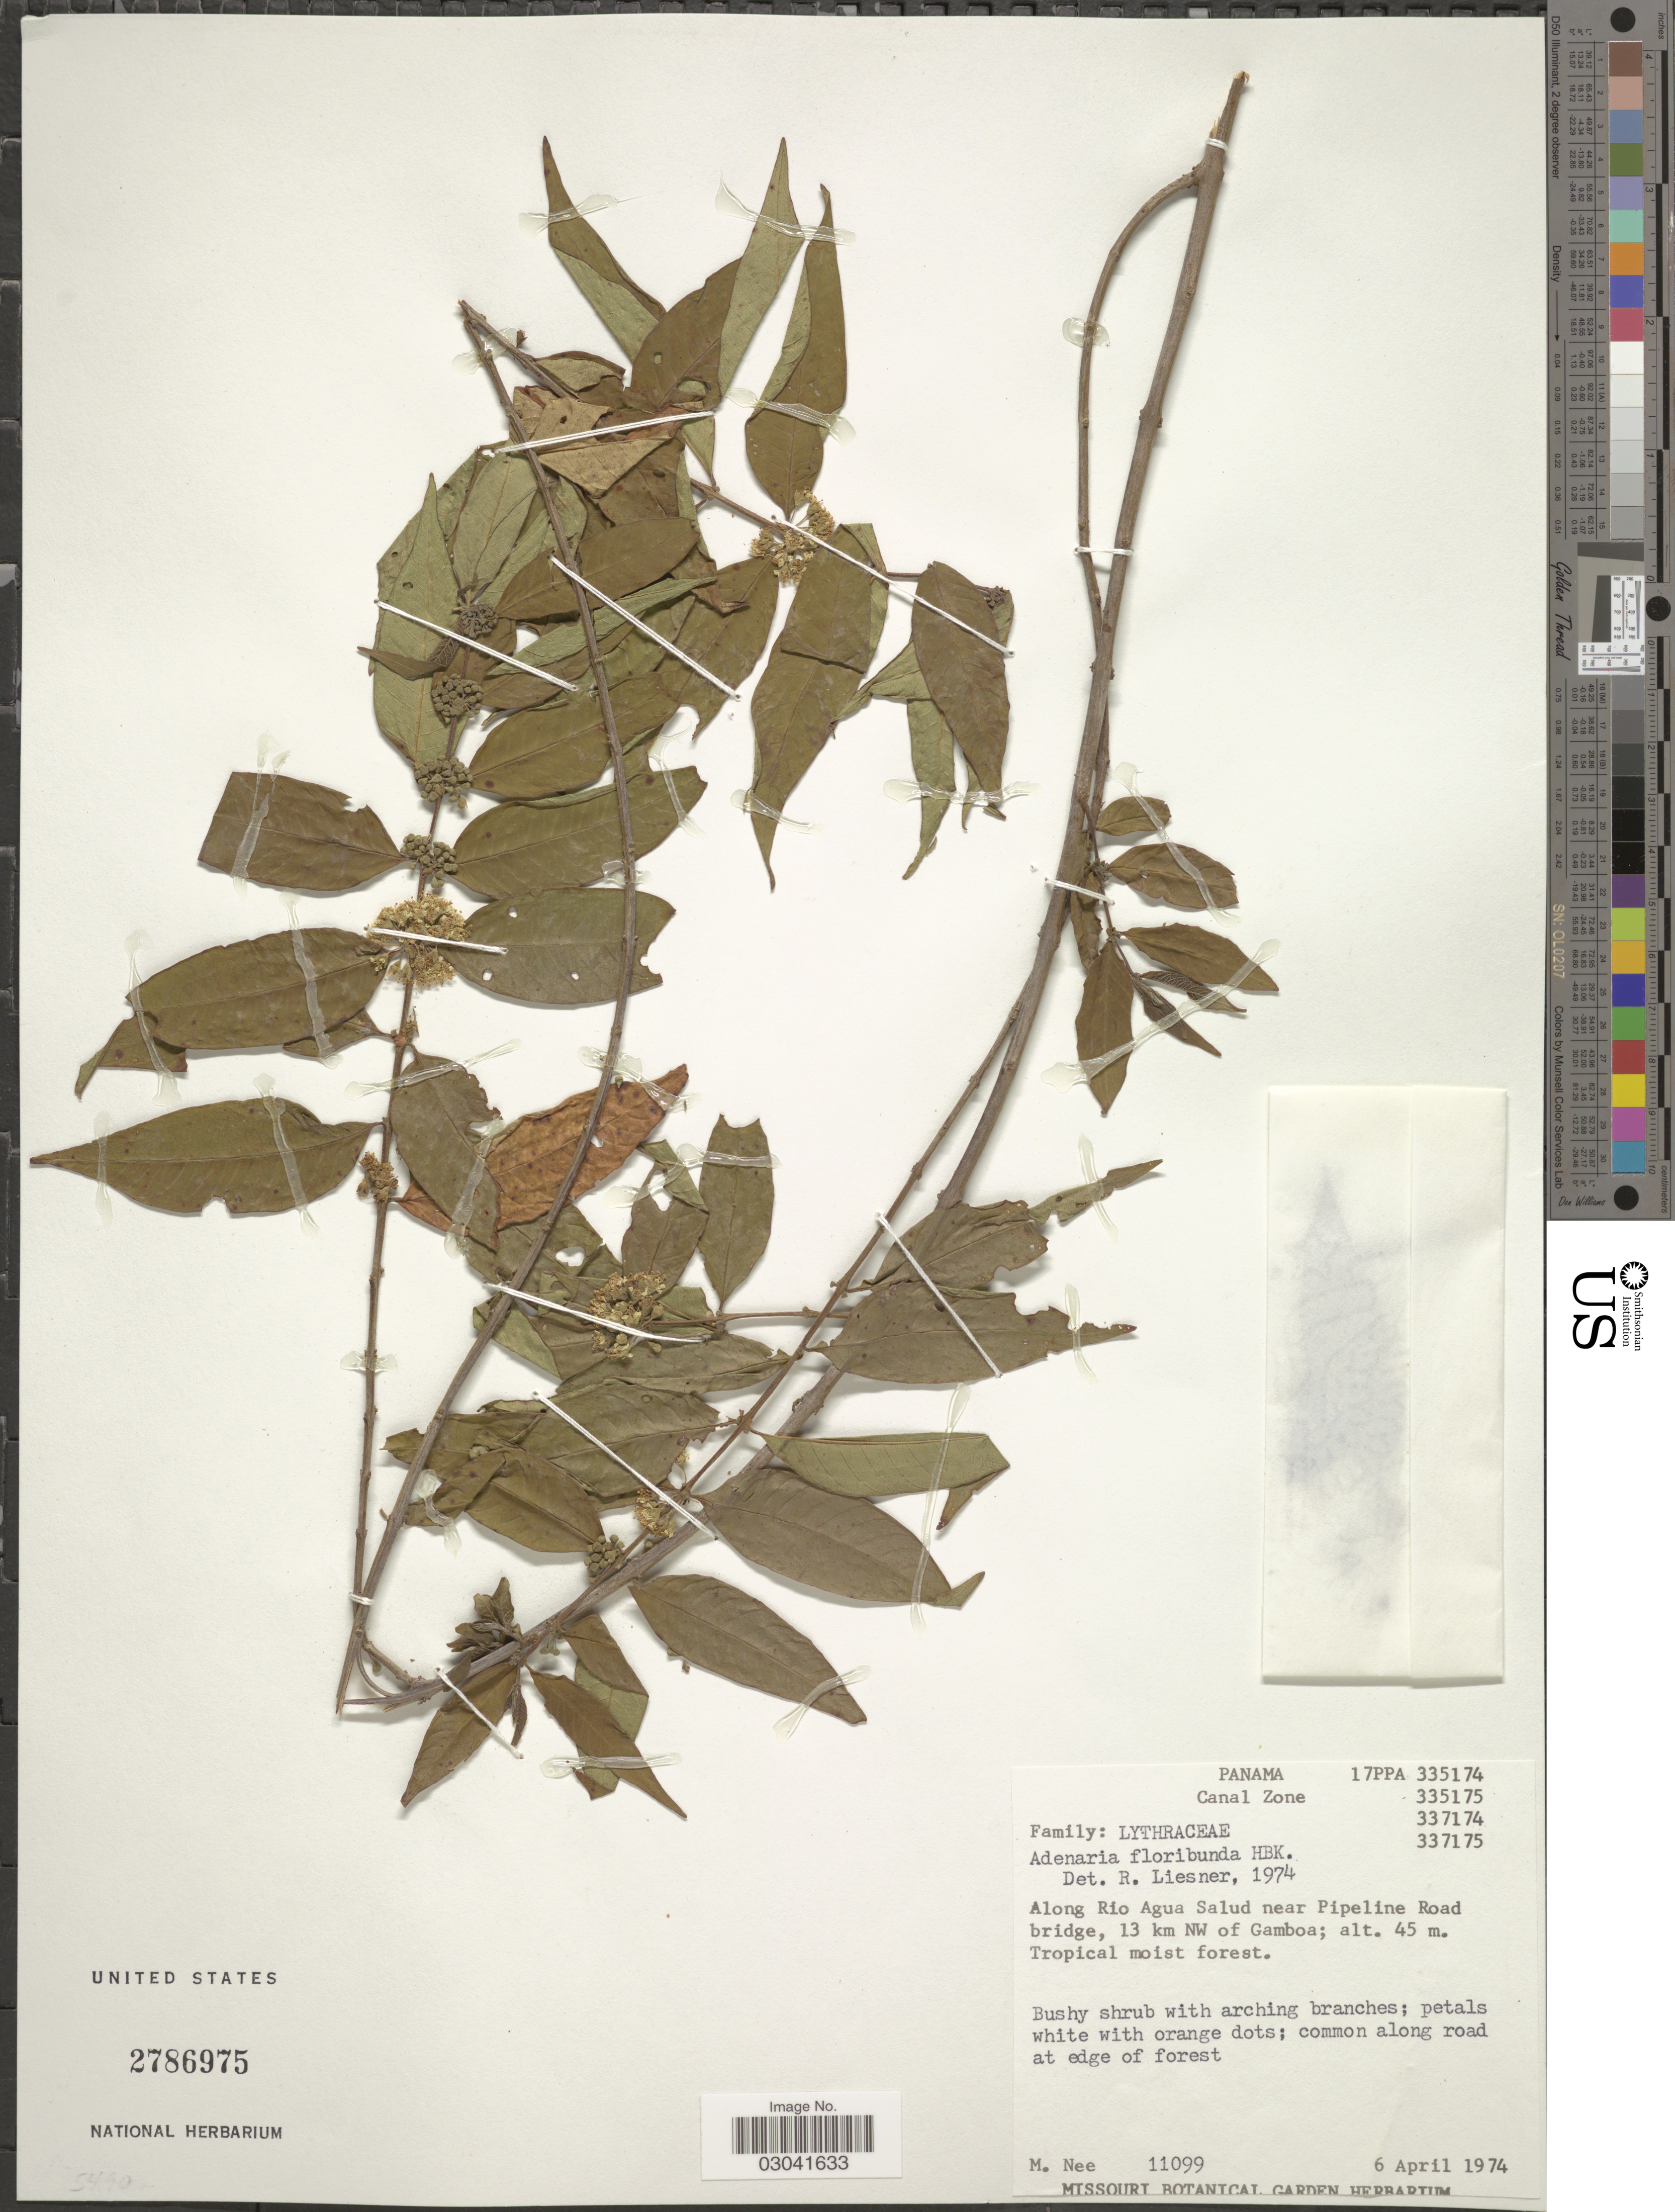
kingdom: Plantae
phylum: Tracheophyta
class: Magnoliopsida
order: Myrtales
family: Lythraceae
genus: Adenaria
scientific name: Adenaria floribunda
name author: Kunth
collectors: M. Nee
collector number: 11099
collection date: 1974-04-06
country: Panama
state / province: Colón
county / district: Canal Zone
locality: Canal Zone. along Rio Agua Salud near Pipeline road bridge, 13 km of Gamboa.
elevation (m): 45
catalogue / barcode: US 2786975